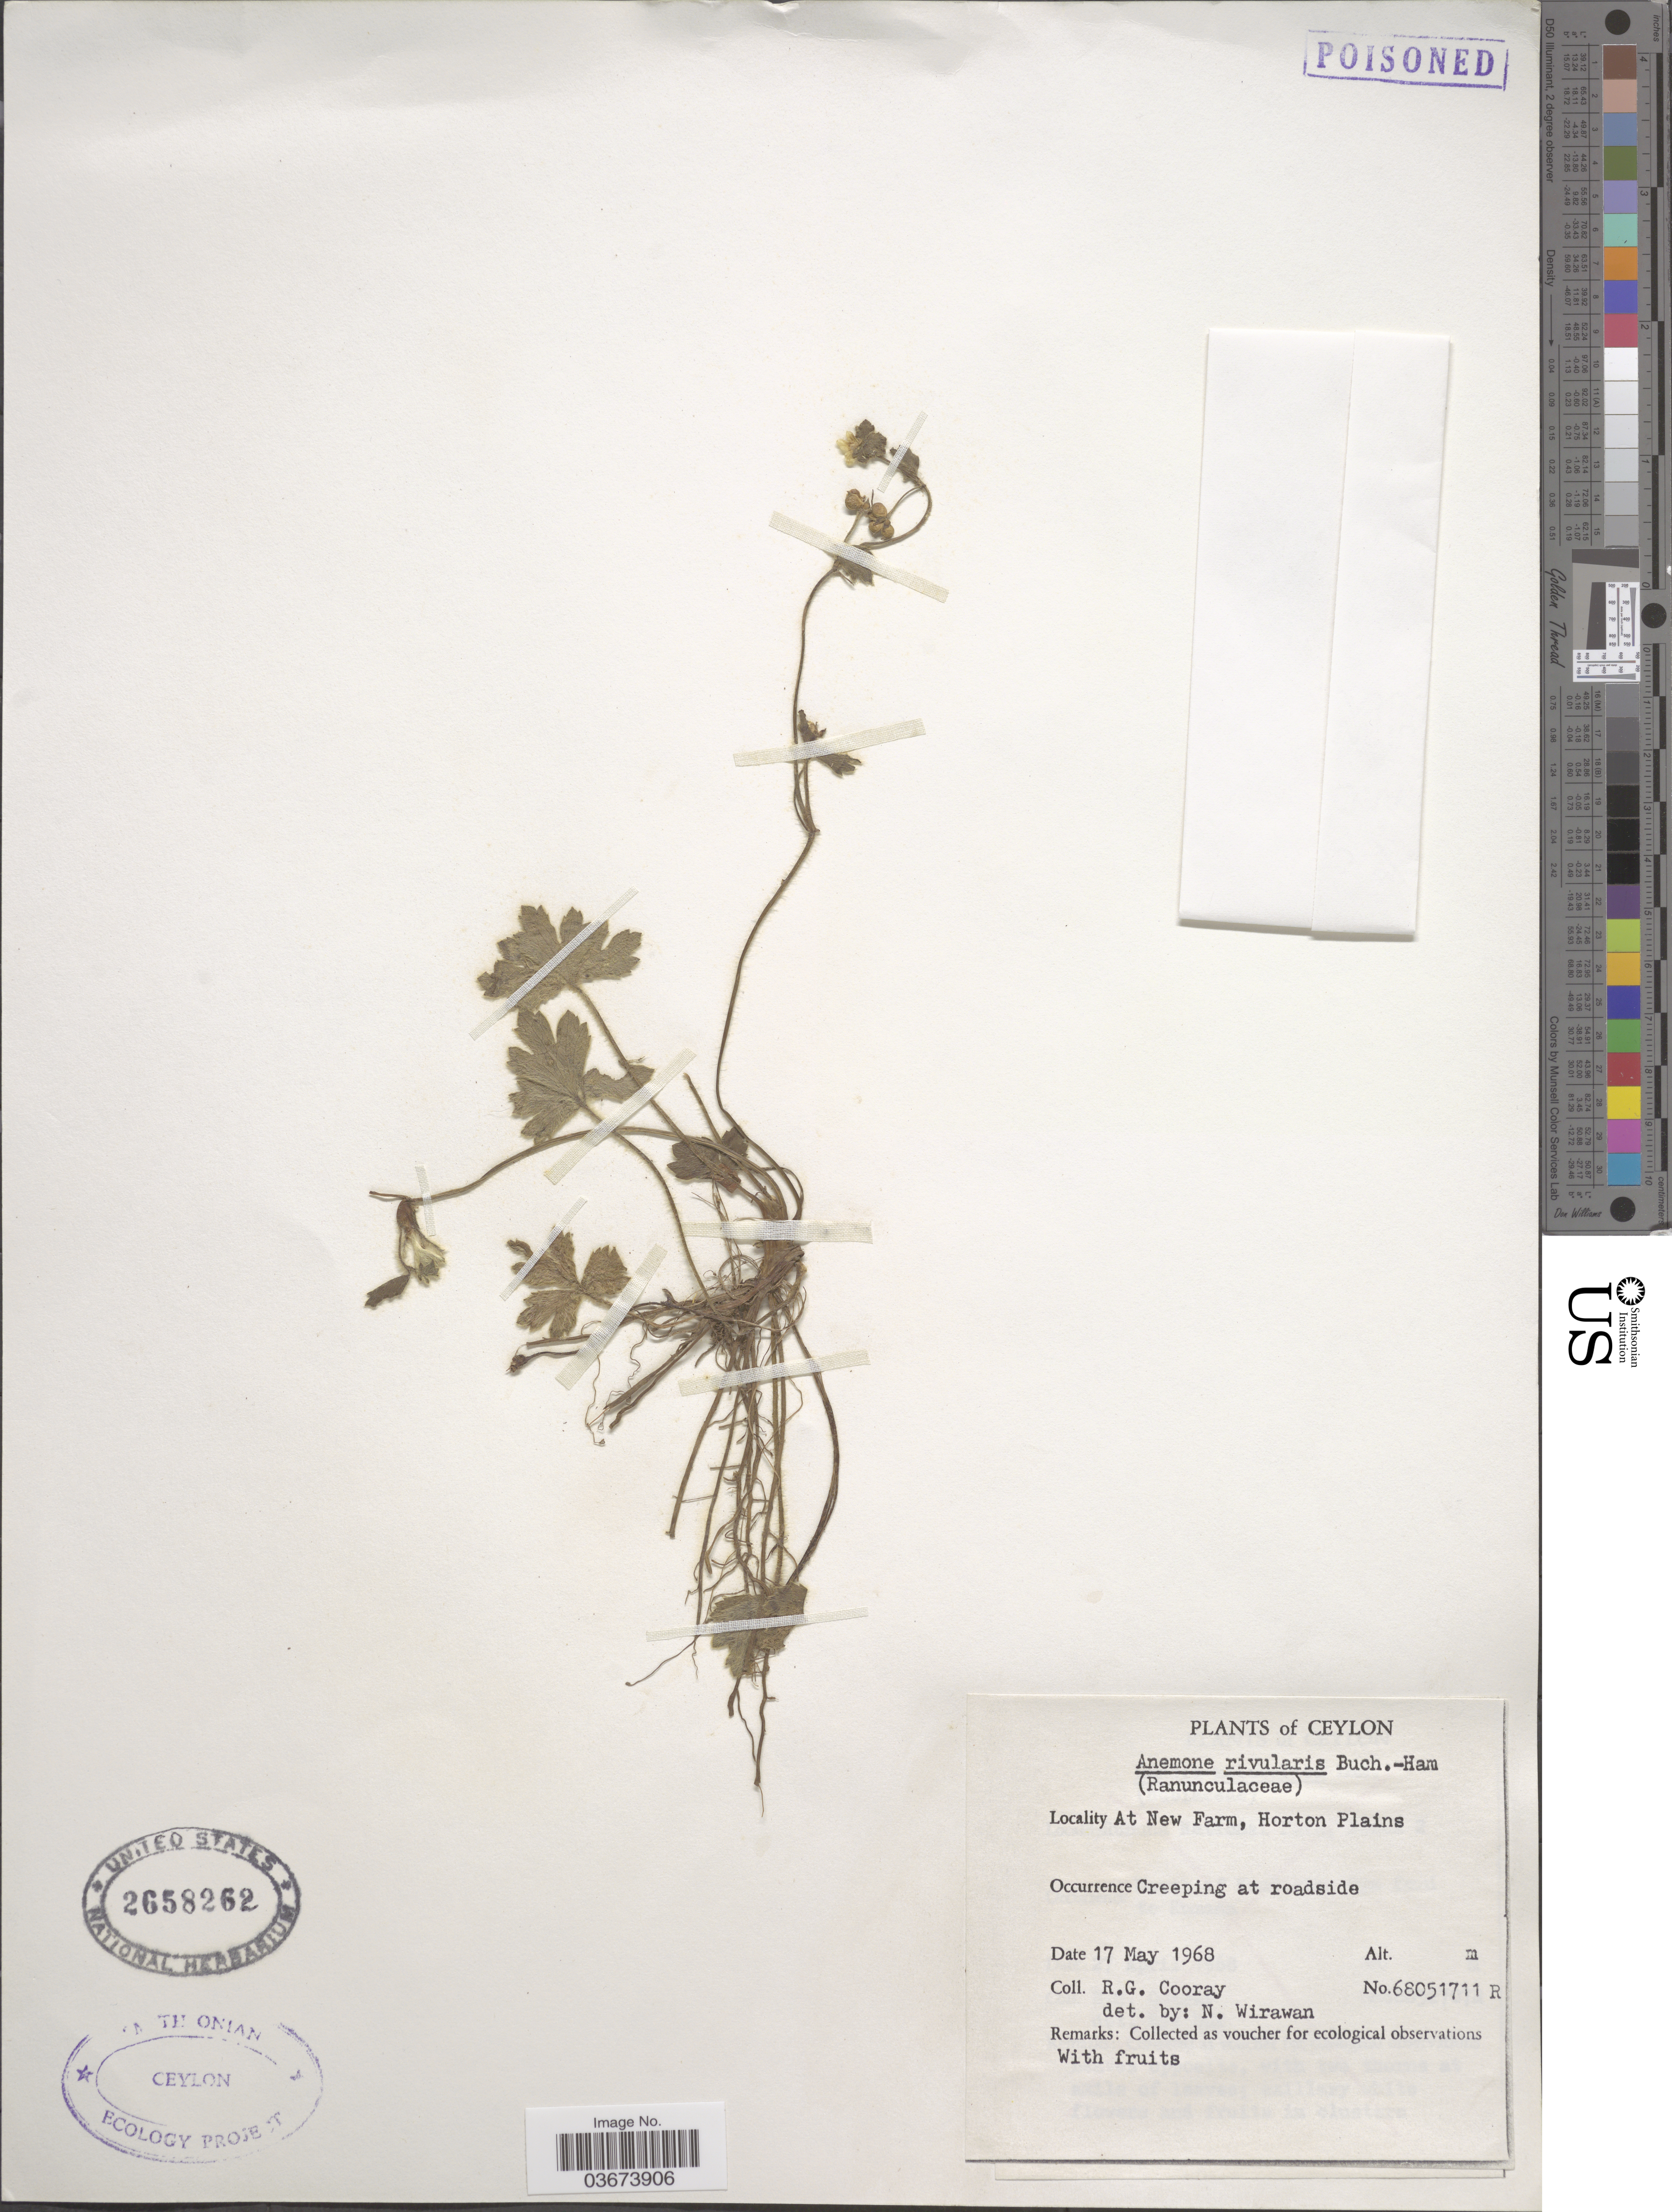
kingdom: Plantae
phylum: Tracheophyta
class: Magnoliopsida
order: Ranunculales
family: Ranunculaceae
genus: Anemone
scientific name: Anemone rivularis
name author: Buch.-Ham. ex DC.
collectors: R. Cooray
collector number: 68051711R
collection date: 1968-05-17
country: Sri Lanka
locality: Ceylon. At New Farm, Horton Plains.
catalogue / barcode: US 2658262